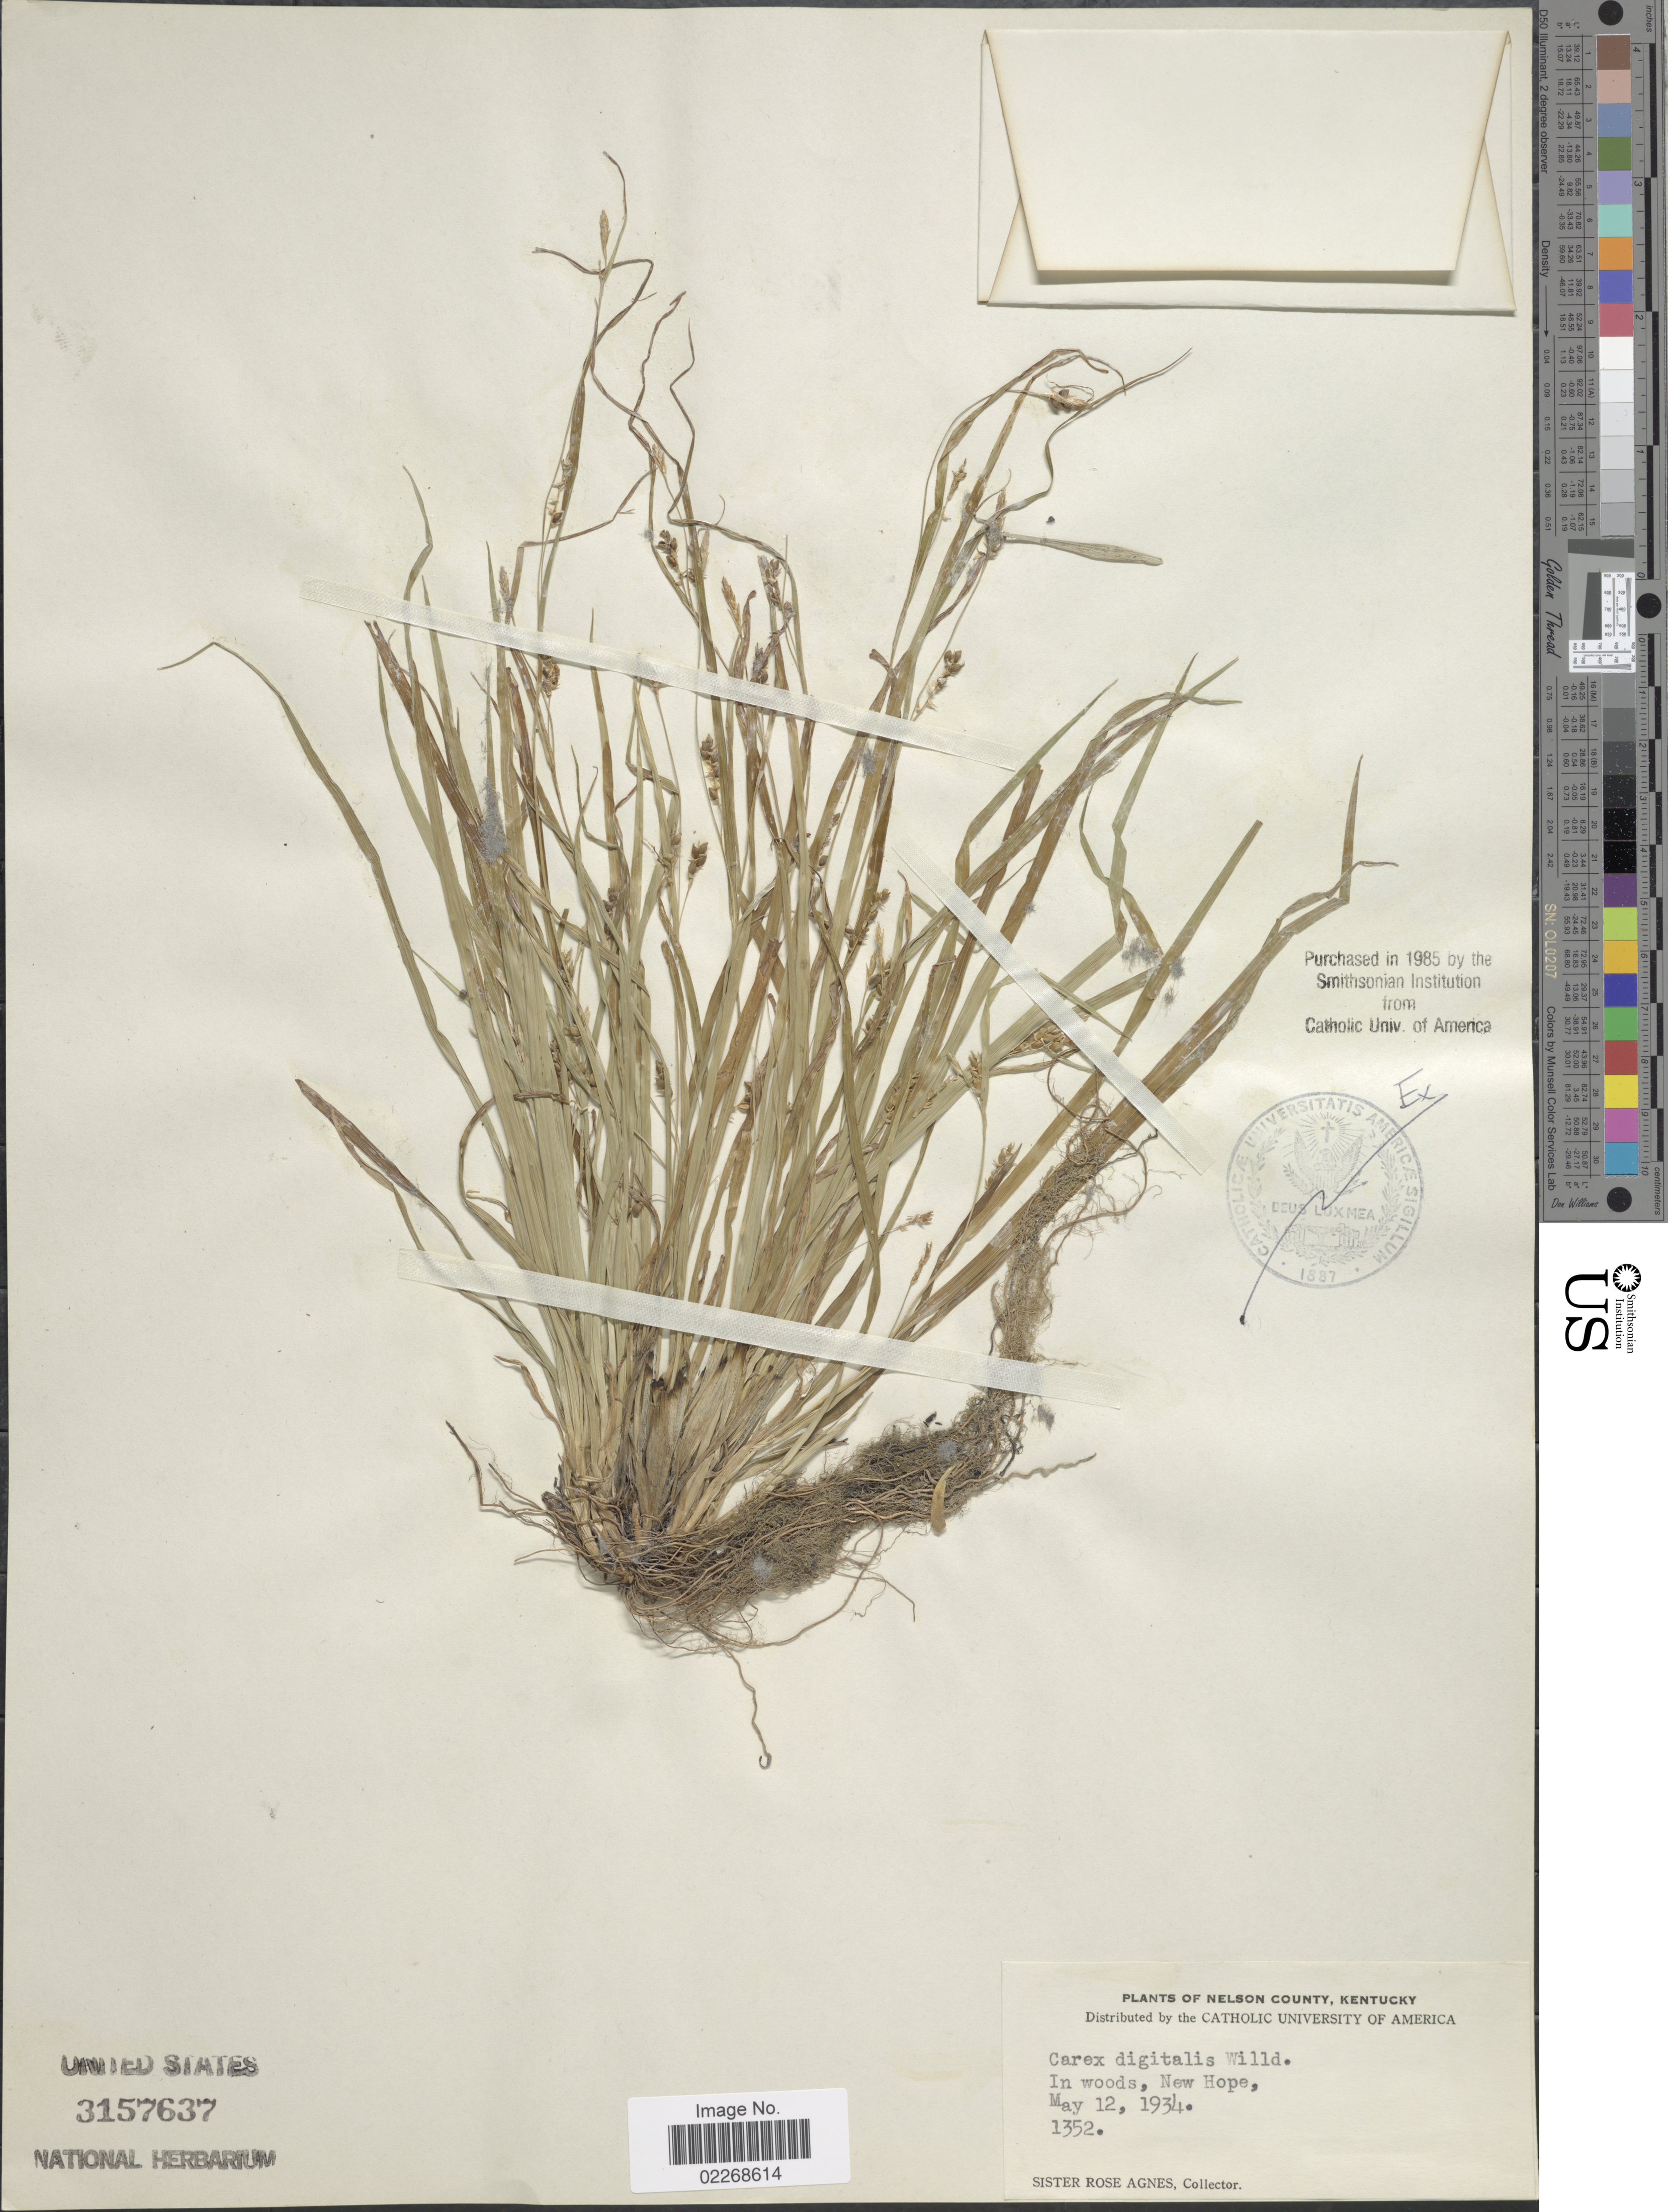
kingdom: Plantae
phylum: Tracheophyta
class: Liliopsida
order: Poales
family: Cyperaceae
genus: Carex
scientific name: Carex digitalis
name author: Willd.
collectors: Sister Rose Agnes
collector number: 1352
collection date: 1934-05-12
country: United States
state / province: Kentucky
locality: Nelson County, in woods, New Hope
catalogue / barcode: US 3157637